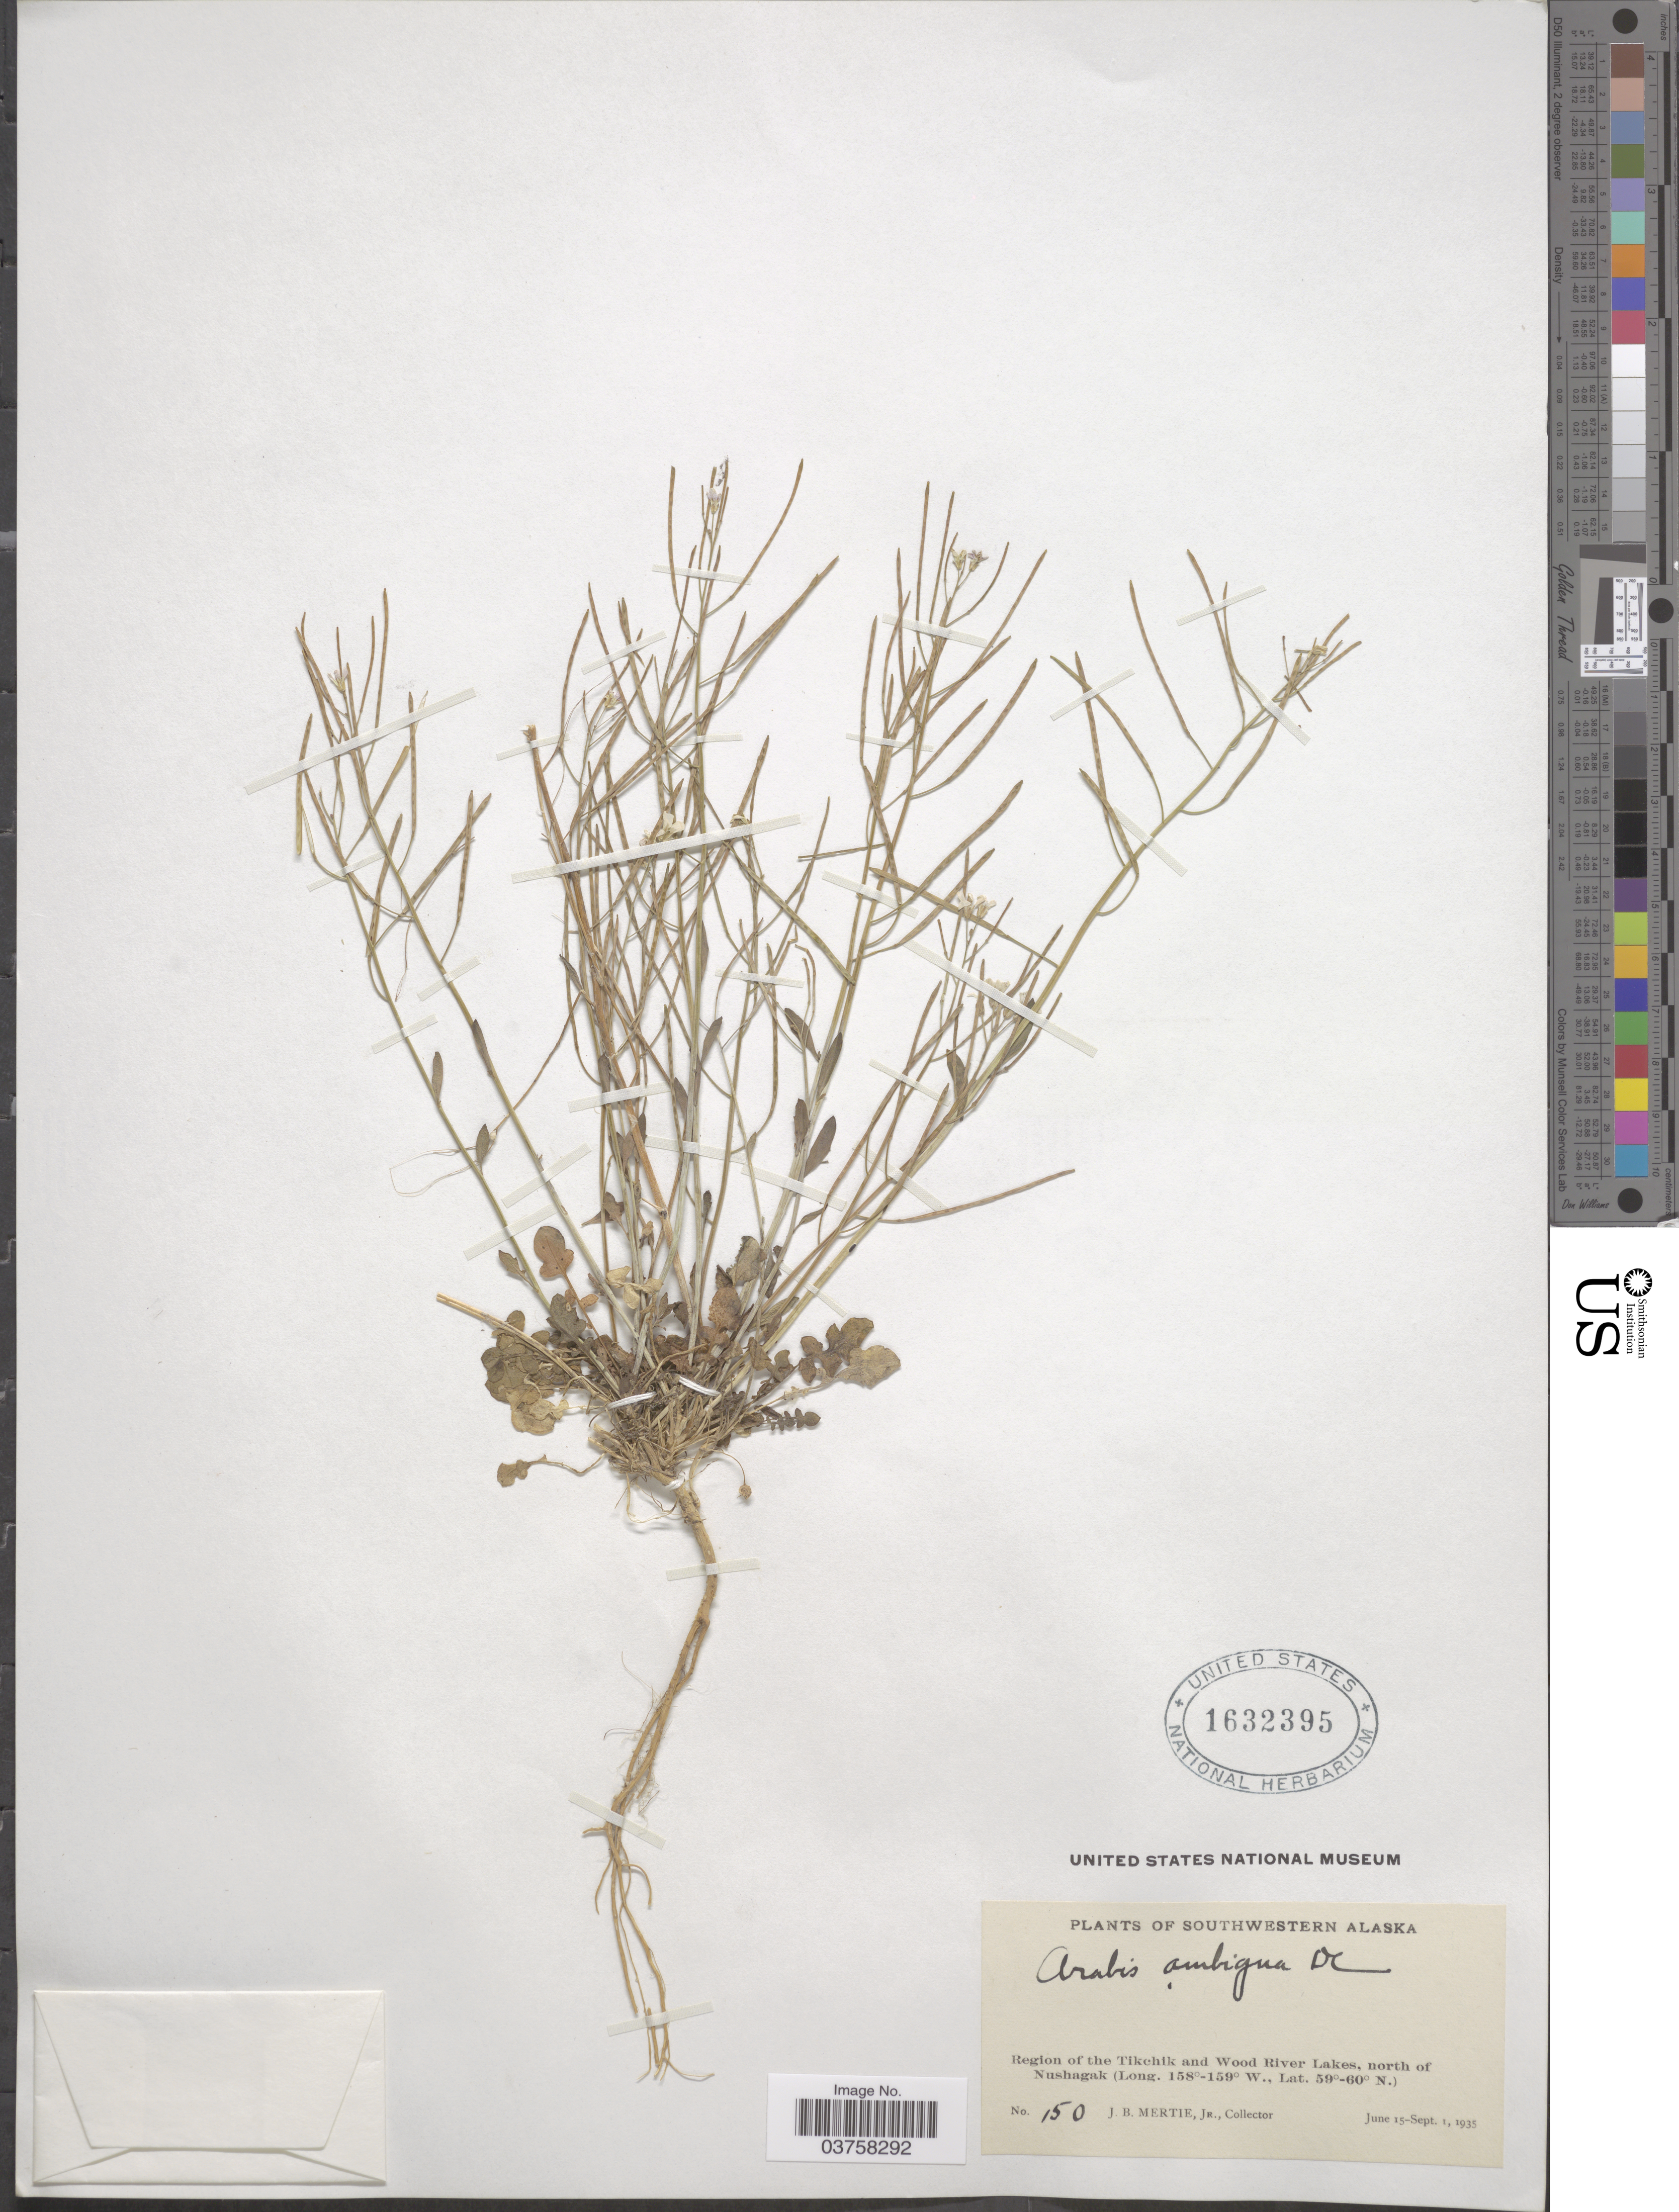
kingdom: Plantae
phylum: Tracheophyta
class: Magnoliopsida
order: Brassicales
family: Brassicaceae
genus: Arabidopsis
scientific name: Arabidopsis lyrata subsp. kamchatica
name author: (Fisch. ex DC.) O'Kane & Al-Shehbaz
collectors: J. Mertie Jr.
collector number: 150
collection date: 1935-06-15/1935-09-01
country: United States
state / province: Alaska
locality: Southwestern Alaska. Region of the Tikchik and Wood River Lakes, north of Nushagak.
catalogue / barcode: US 1632395